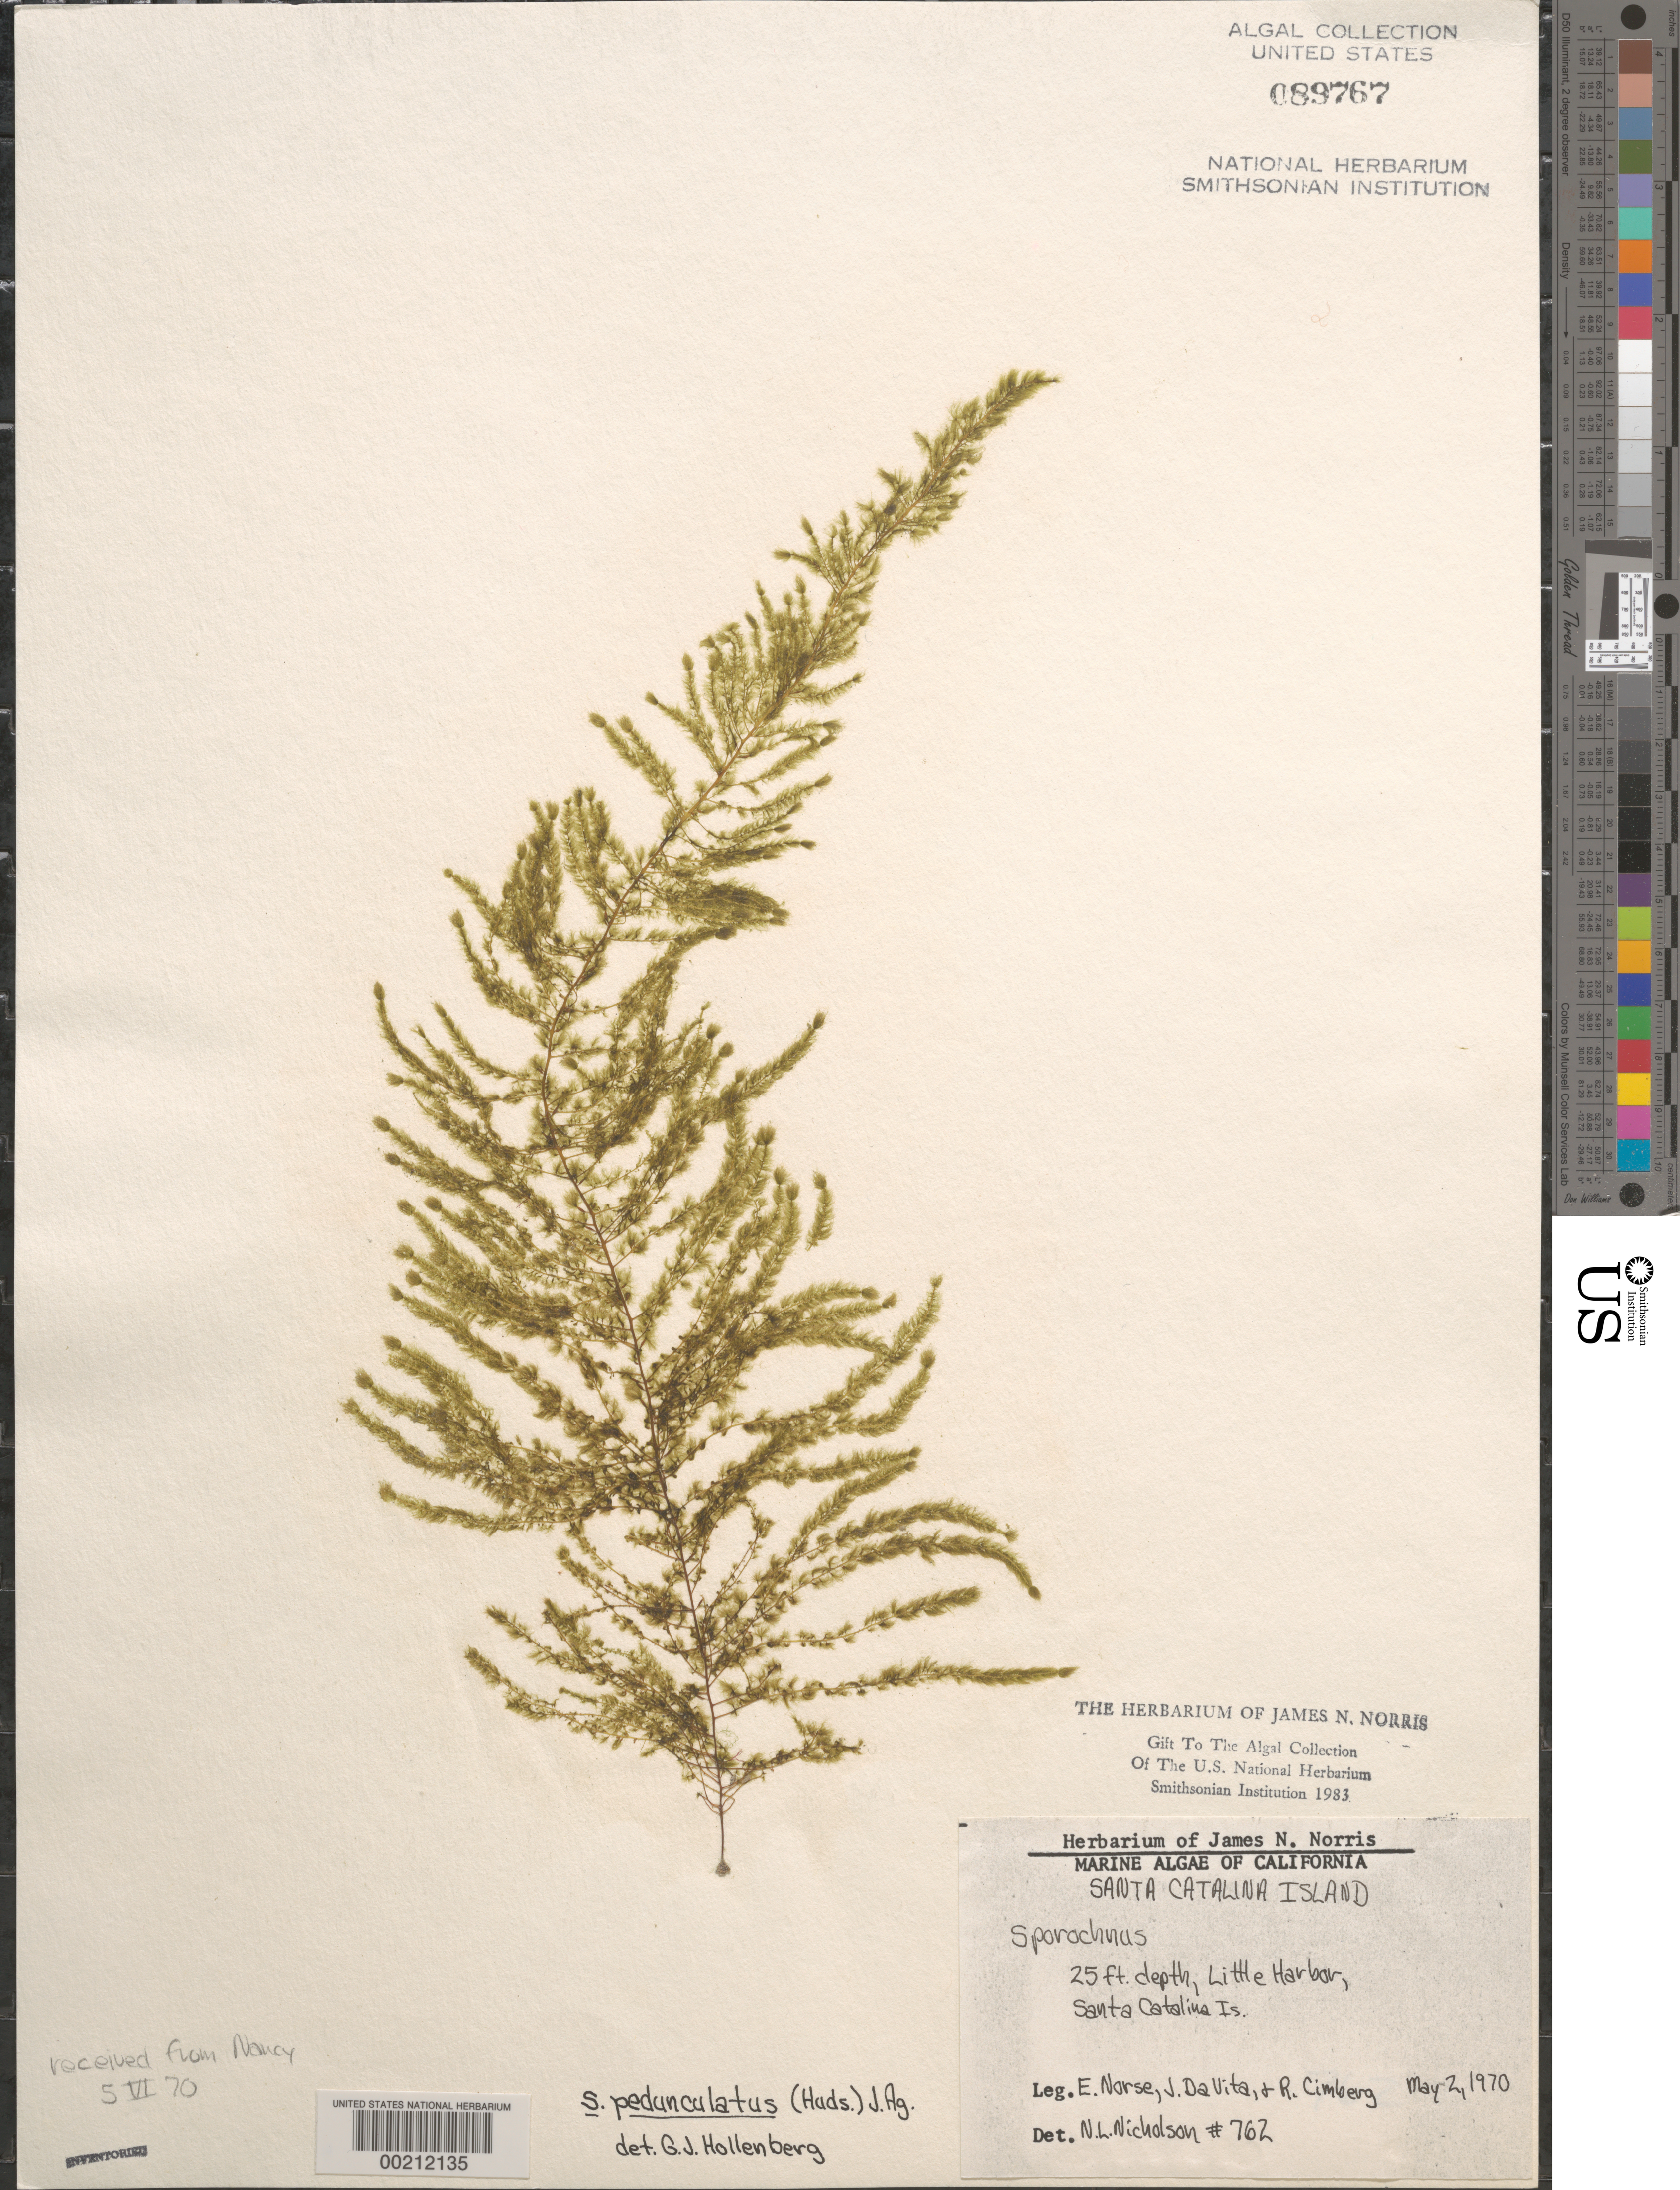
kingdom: Chromista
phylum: Ochrophyta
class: Phaeophyceae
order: Sporochnales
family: Sporochnaceae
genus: Sporochnus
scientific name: Sporochnus pedunculatus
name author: (Huds.) C. Agardh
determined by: Hollenberg, George J.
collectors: E. Norse, J. Da Vita & R. Cimberg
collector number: NLN 762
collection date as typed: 02 May 1970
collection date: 1970-05-02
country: United States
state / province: California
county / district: Los Angeles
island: Santa Catalina Island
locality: Little Harbor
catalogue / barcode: US 89767